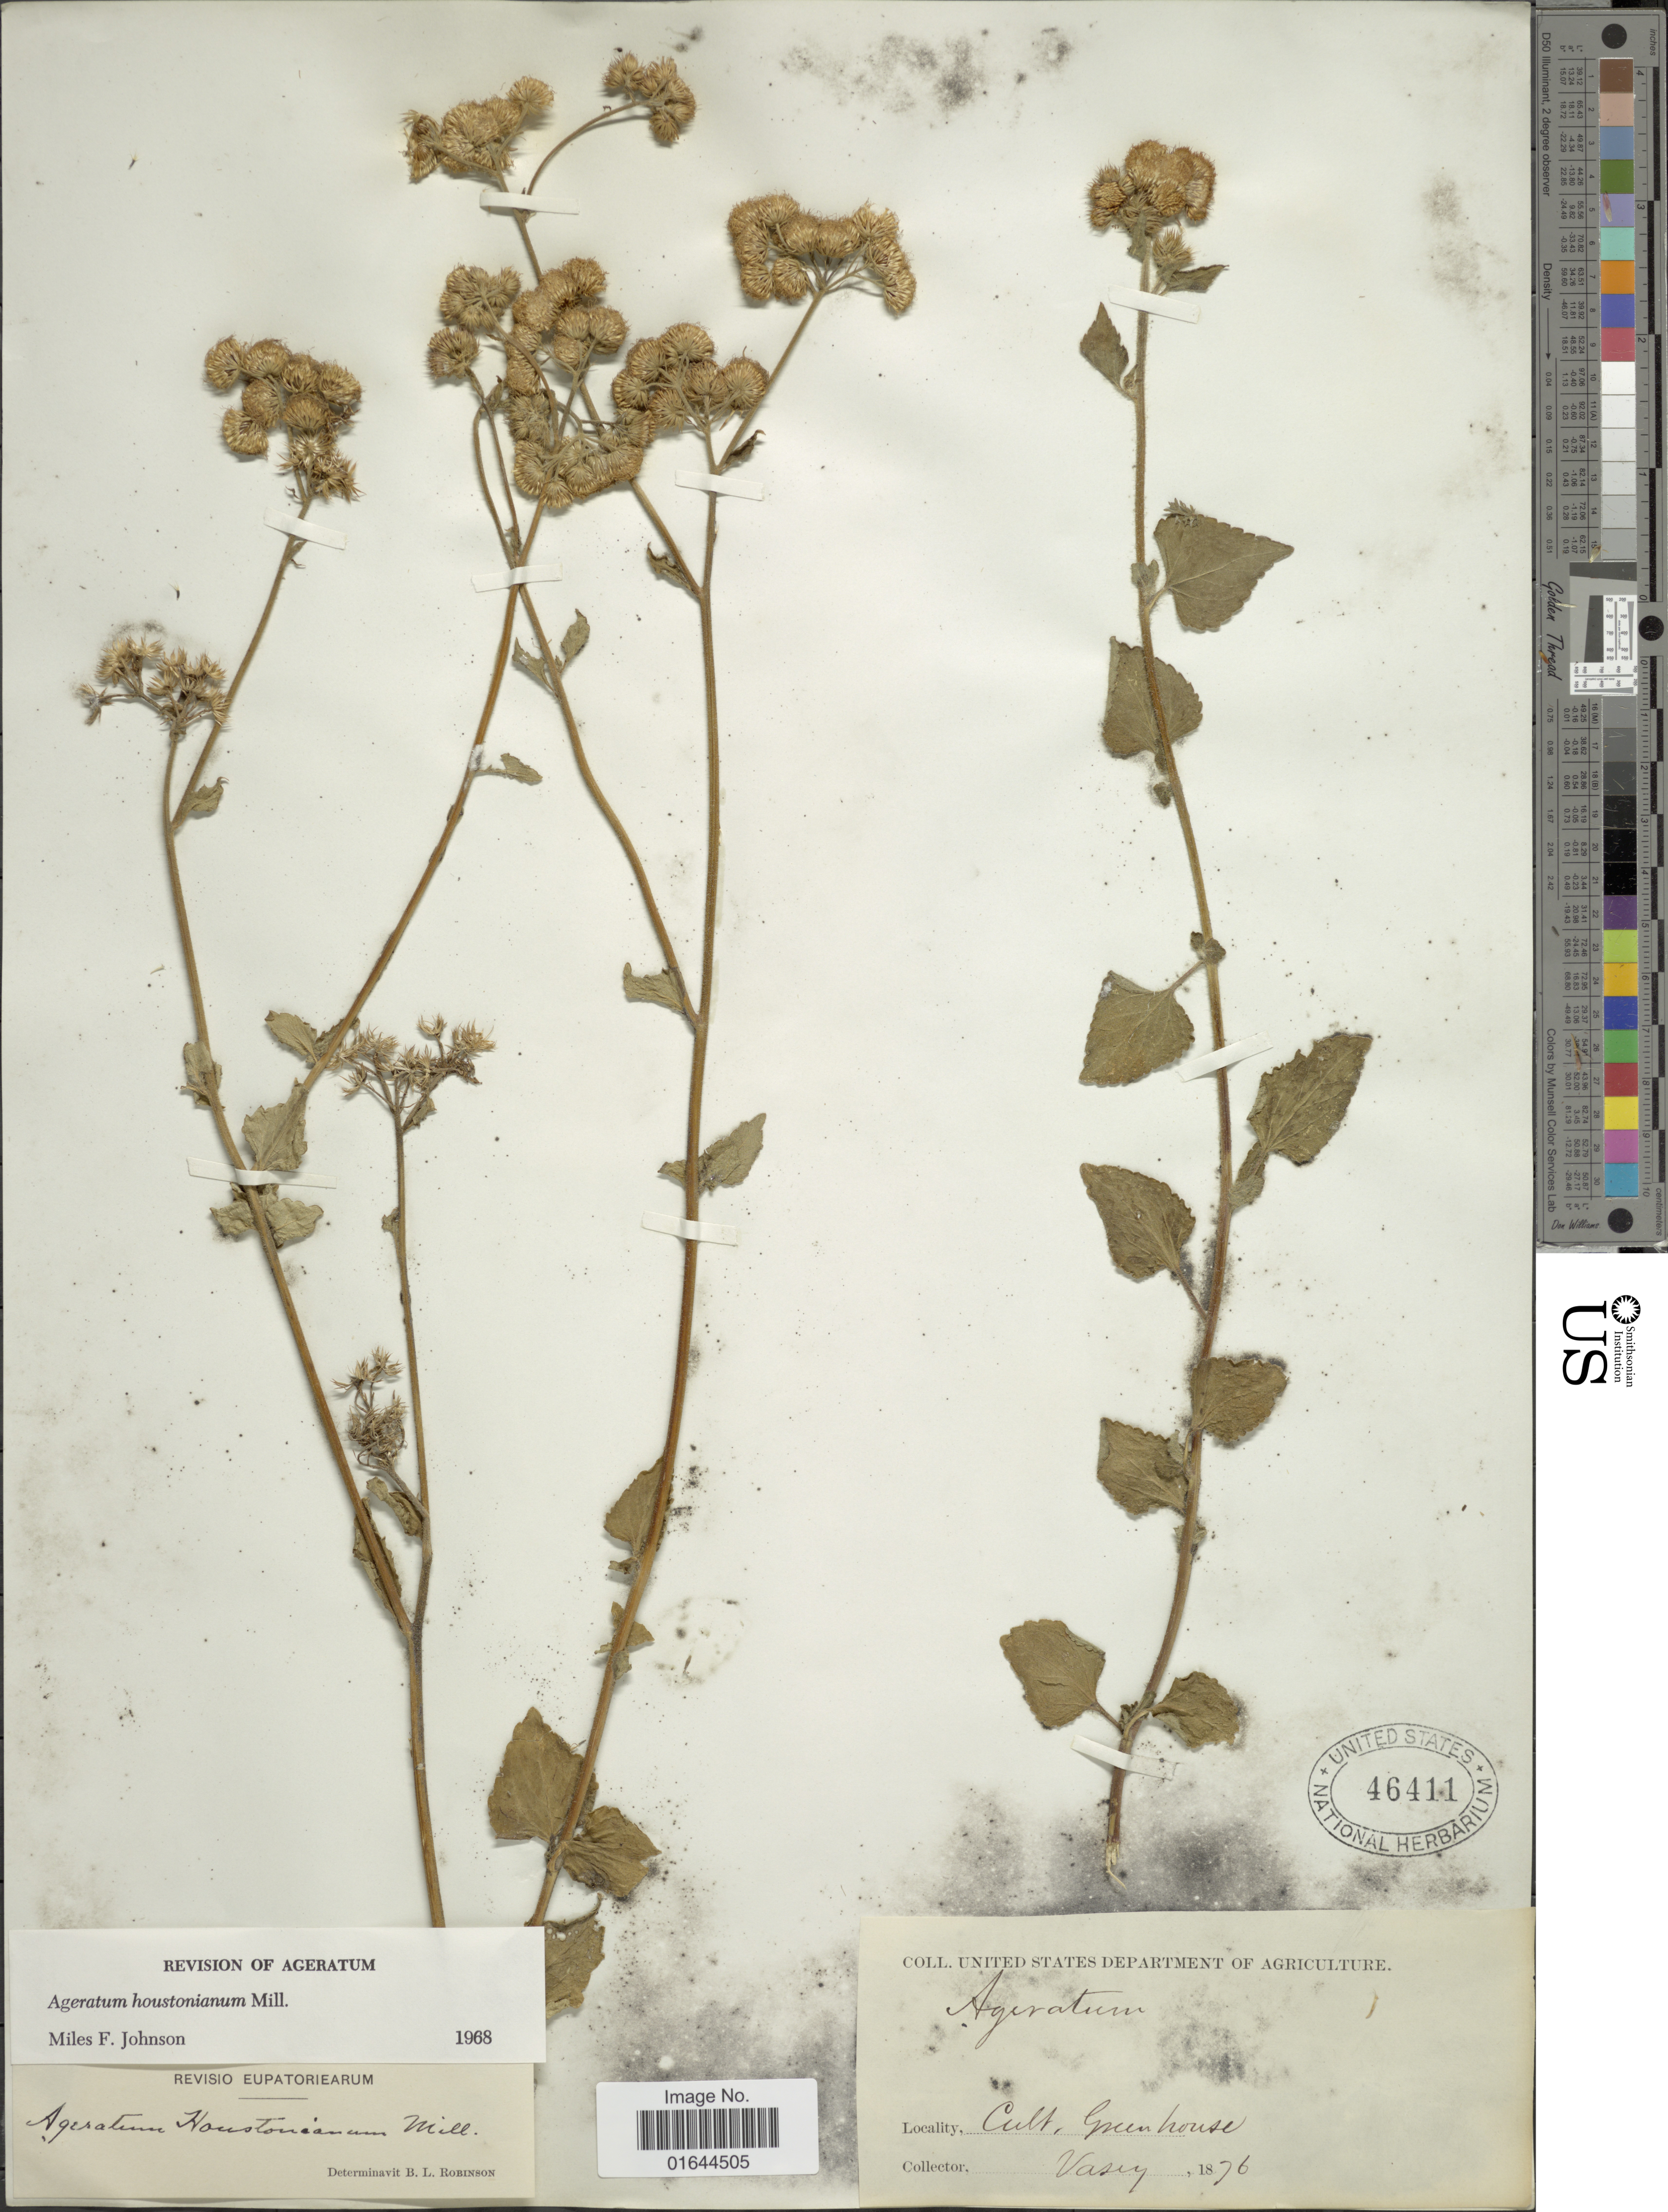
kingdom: Plantae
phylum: Tracheophyta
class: Magnoliopsida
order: Asterales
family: Asteraceae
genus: Ageratum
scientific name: Ageratum houstonianum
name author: Mill.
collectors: Vasey, --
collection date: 1876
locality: Cult. Greenhouse.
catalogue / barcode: US 46411